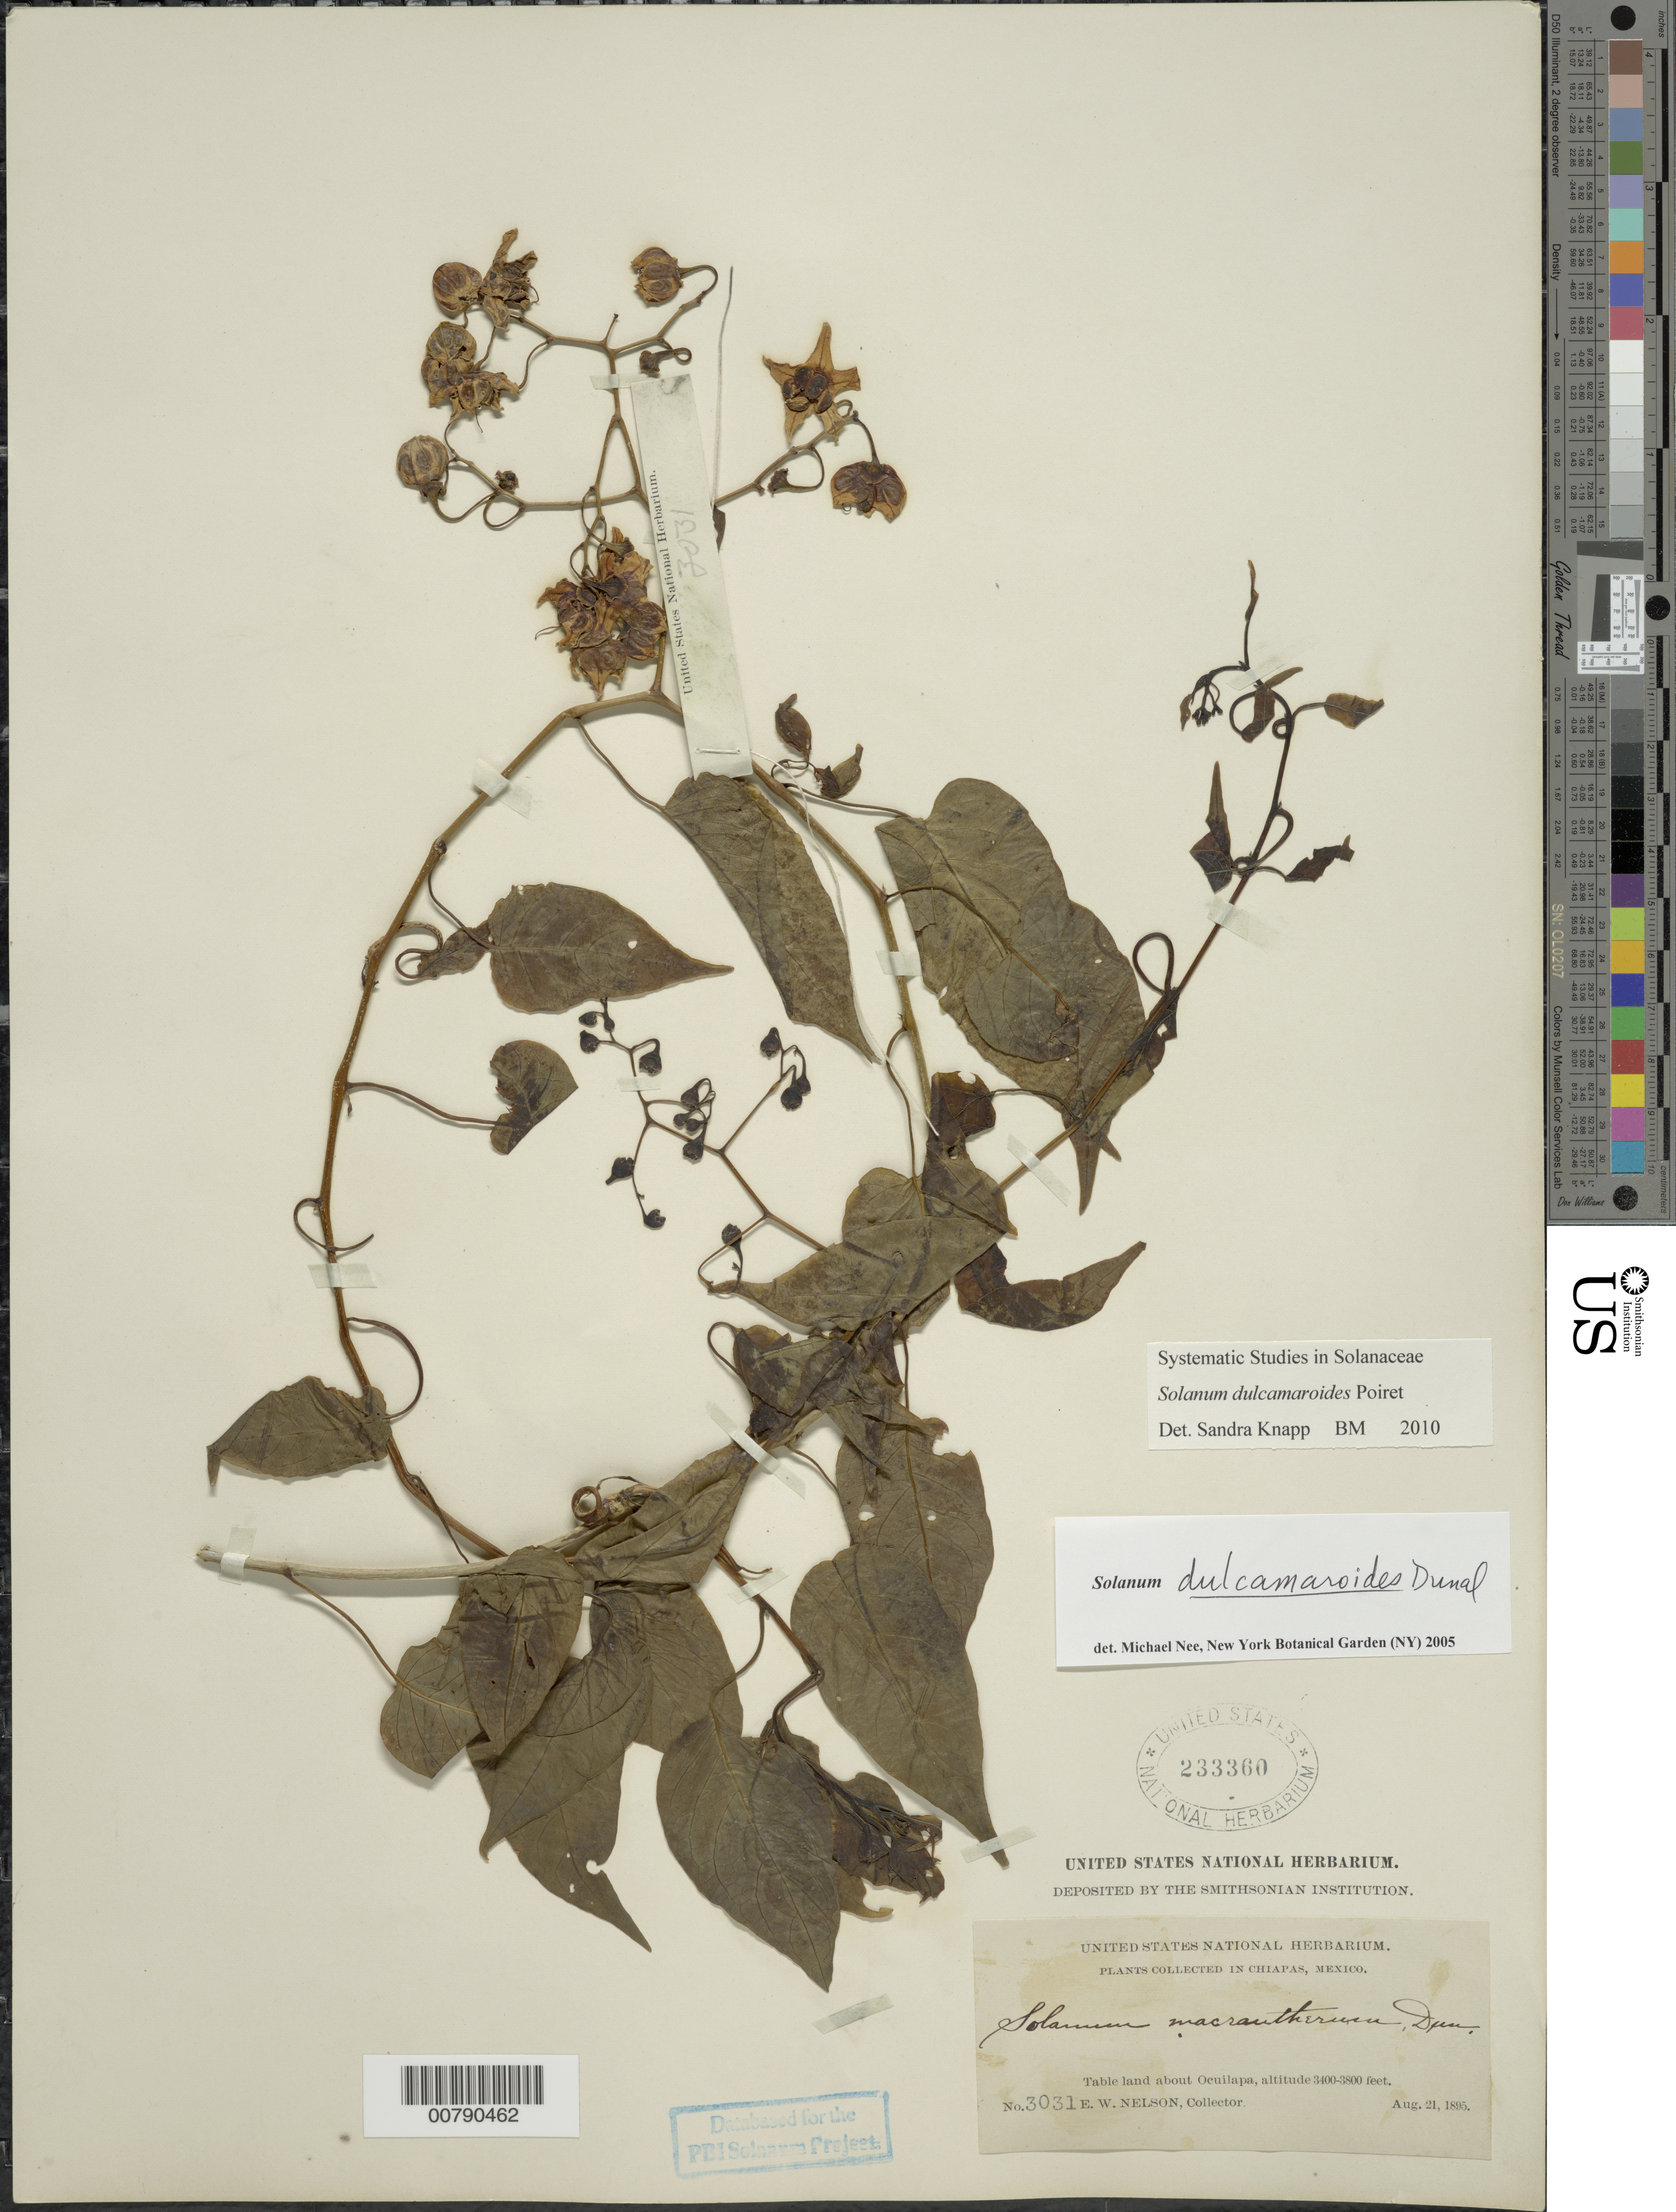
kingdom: Plantae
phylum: Tracheophyta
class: Magnoliopsida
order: Solanales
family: Solanaceae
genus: Solanum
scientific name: Solanum dulcamaroides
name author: Dunal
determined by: Knapp, S. D.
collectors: E. W. Nelson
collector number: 3031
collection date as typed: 21 Aug 1895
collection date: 1895-08-21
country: Mexico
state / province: Chiapas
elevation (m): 1036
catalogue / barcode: US 233360